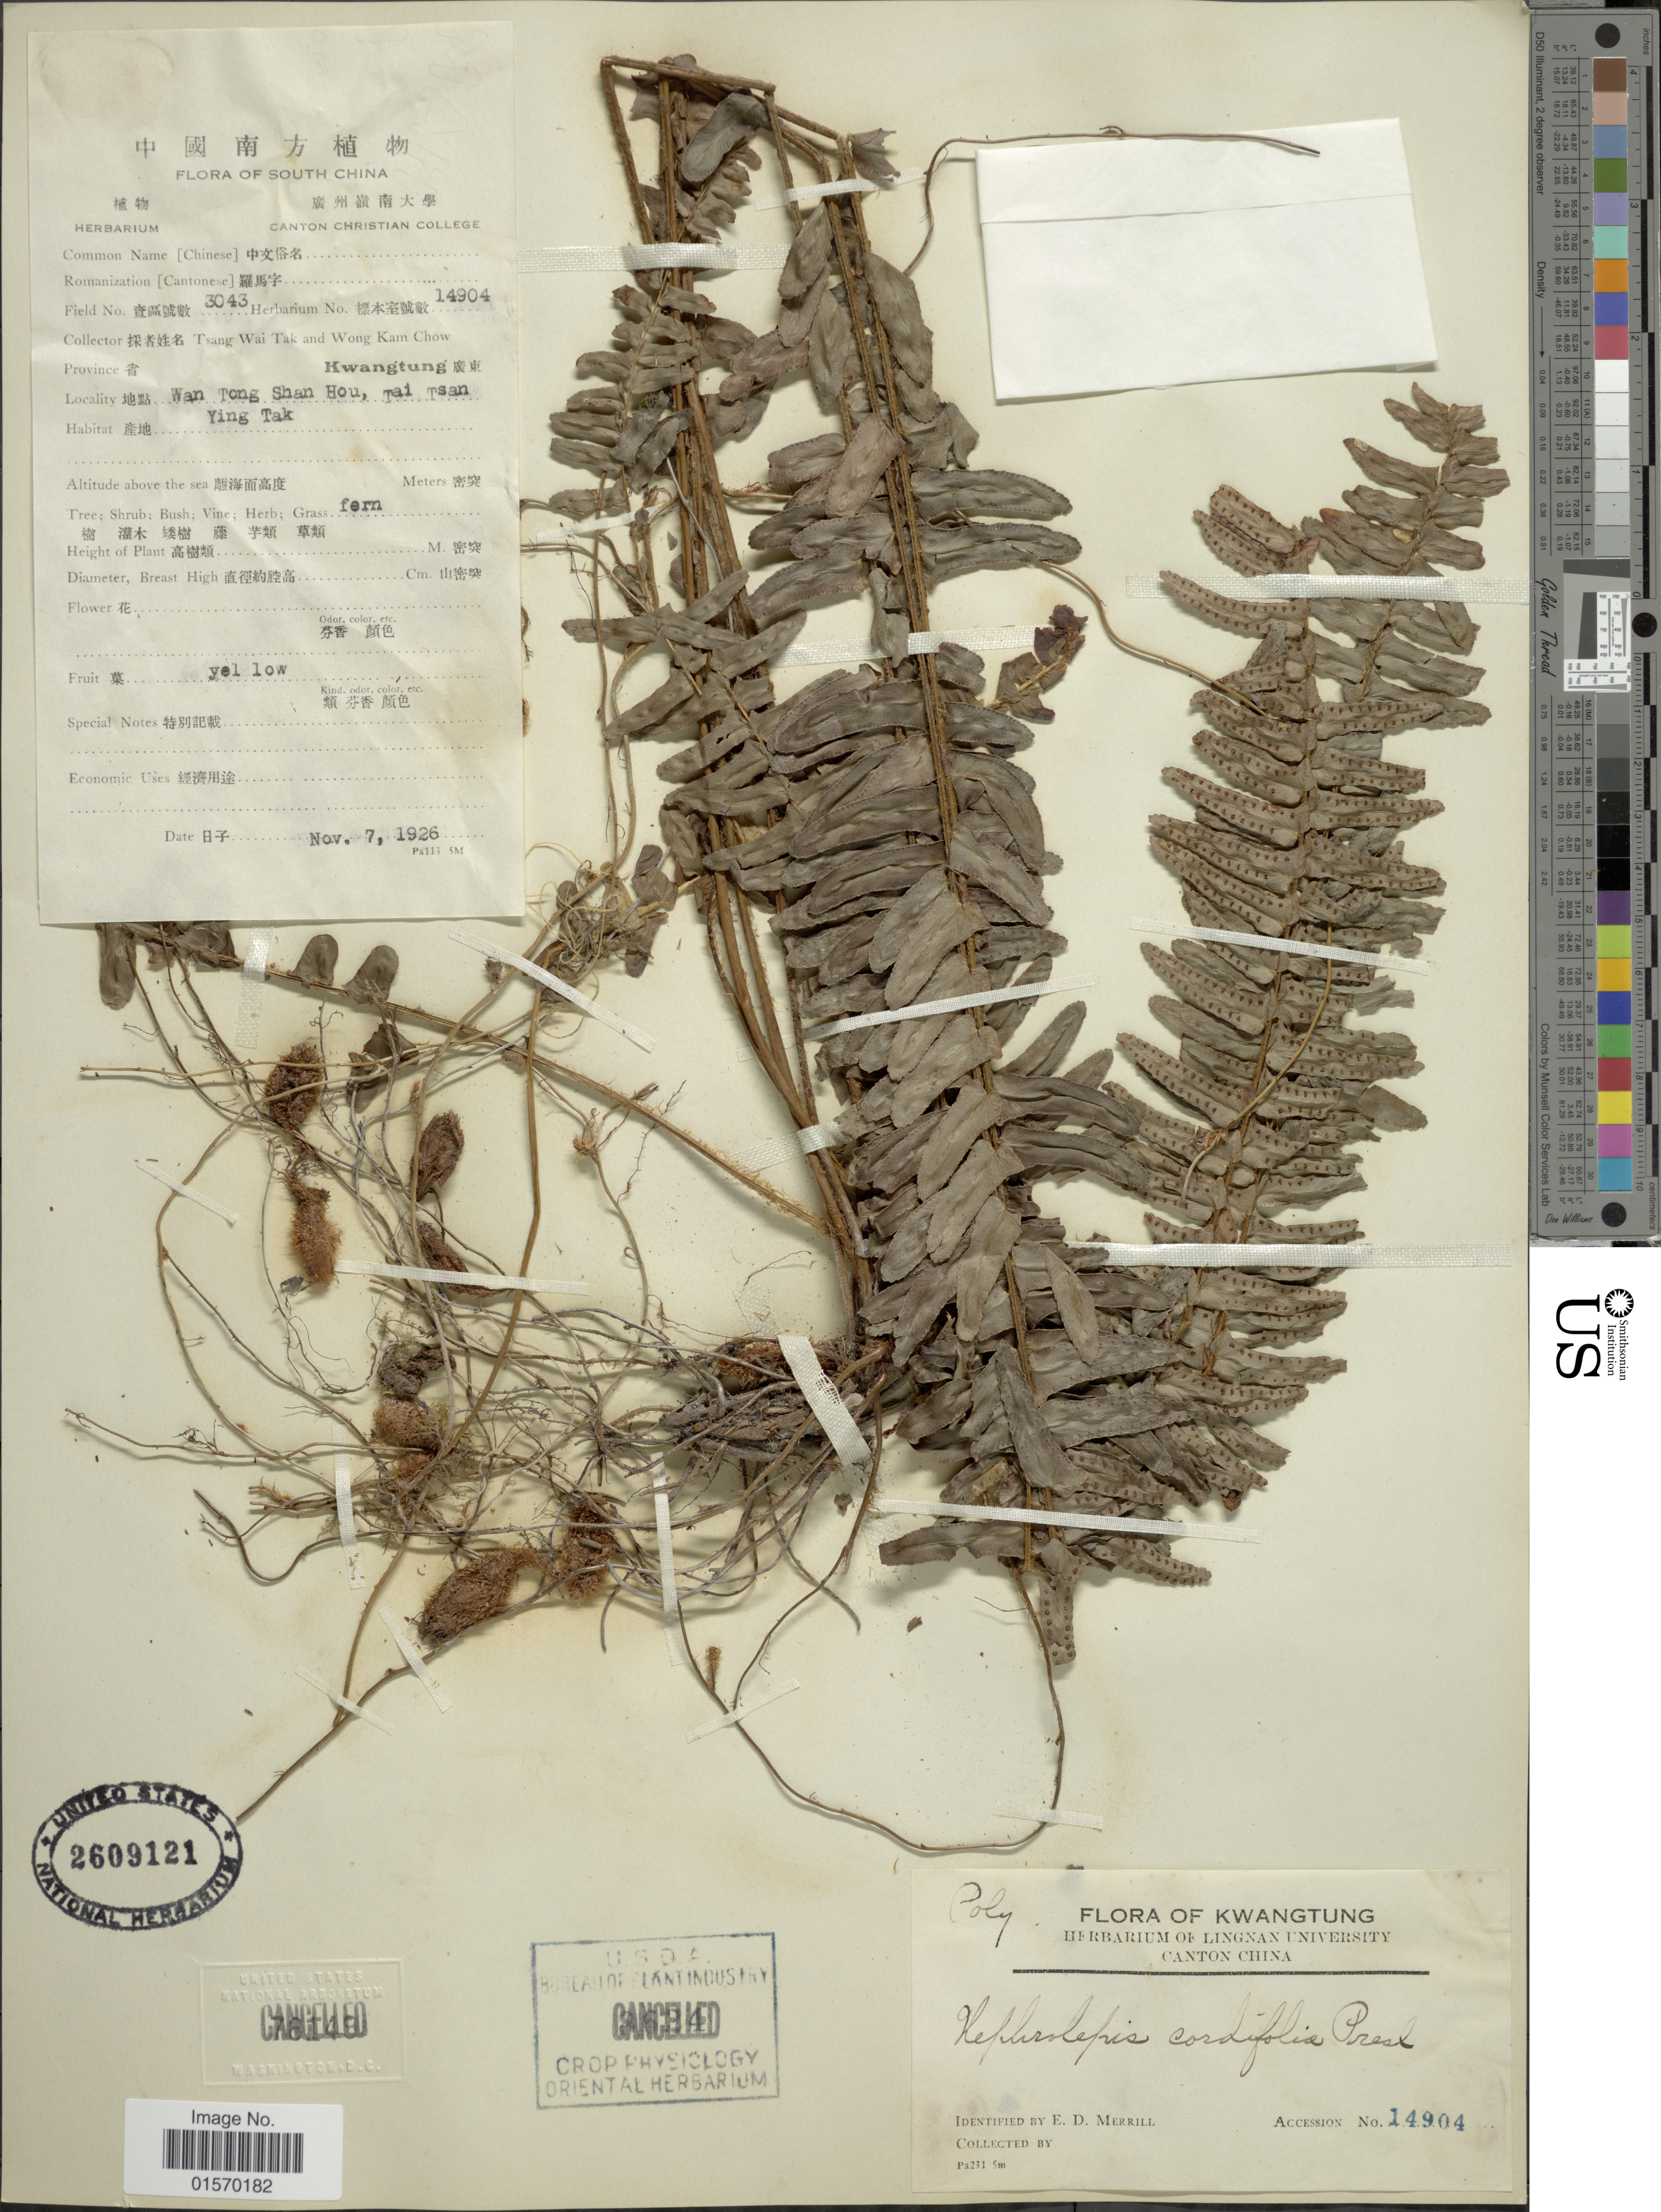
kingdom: Plantae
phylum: Tracheophyta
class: Polypodiopsida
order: Polypodiales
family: Nephrolepidaceae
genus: Nephrolepis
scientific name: Nephrolepis cordifolia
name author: (L.) C. Presl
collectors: W. T. Tsang & K. C. Wong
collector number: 3043/14904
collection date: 1926-11-07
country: China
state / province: Guangdong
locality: Province Kwangtung. Wan Tong Shan Hou, Tai Tsan Ying Tak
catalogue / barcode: US 2609121